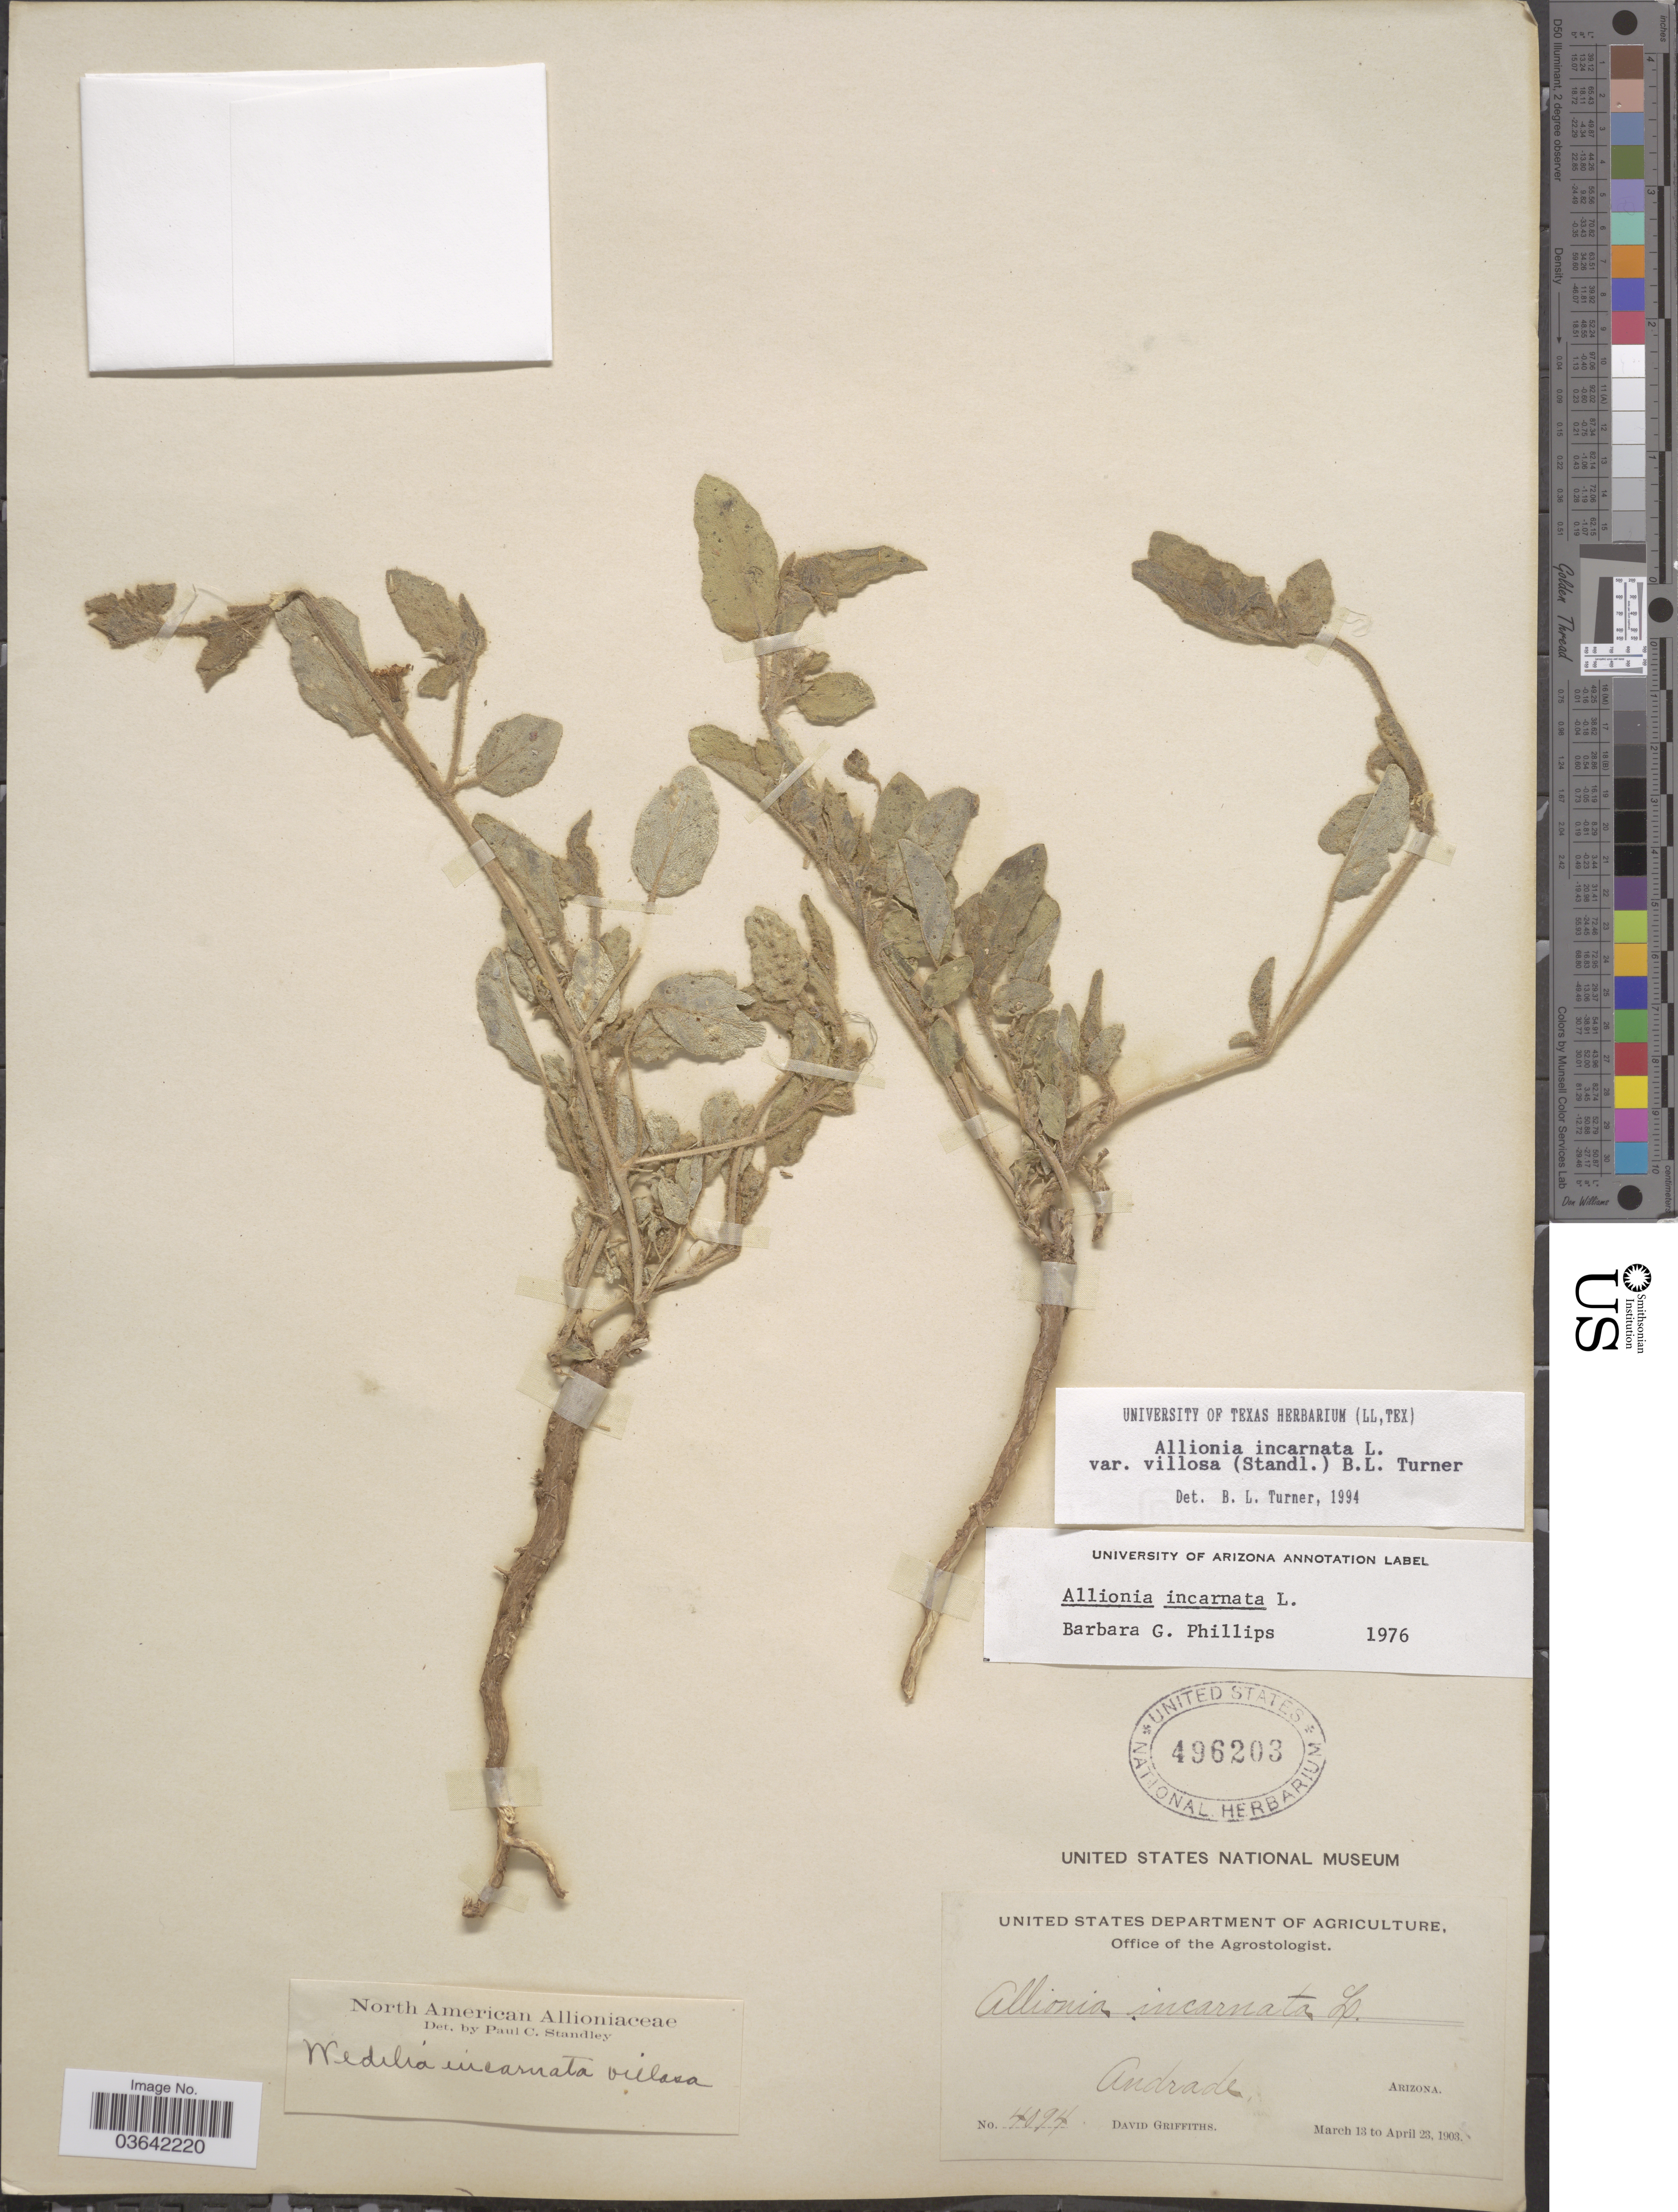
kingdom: Plantae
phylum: Tracheophyta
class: Magnoliopsida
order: Caryophyllales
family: Nyctaginaceae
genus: Allionia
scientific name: Allionia incarnata var. villosa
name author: (Standl.) B.L. Turner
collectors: D. Griffiths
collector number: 4094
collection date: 1903-03-13/1903-04-23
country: United States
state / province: Arizona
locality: Andrade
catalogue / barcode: US 496203